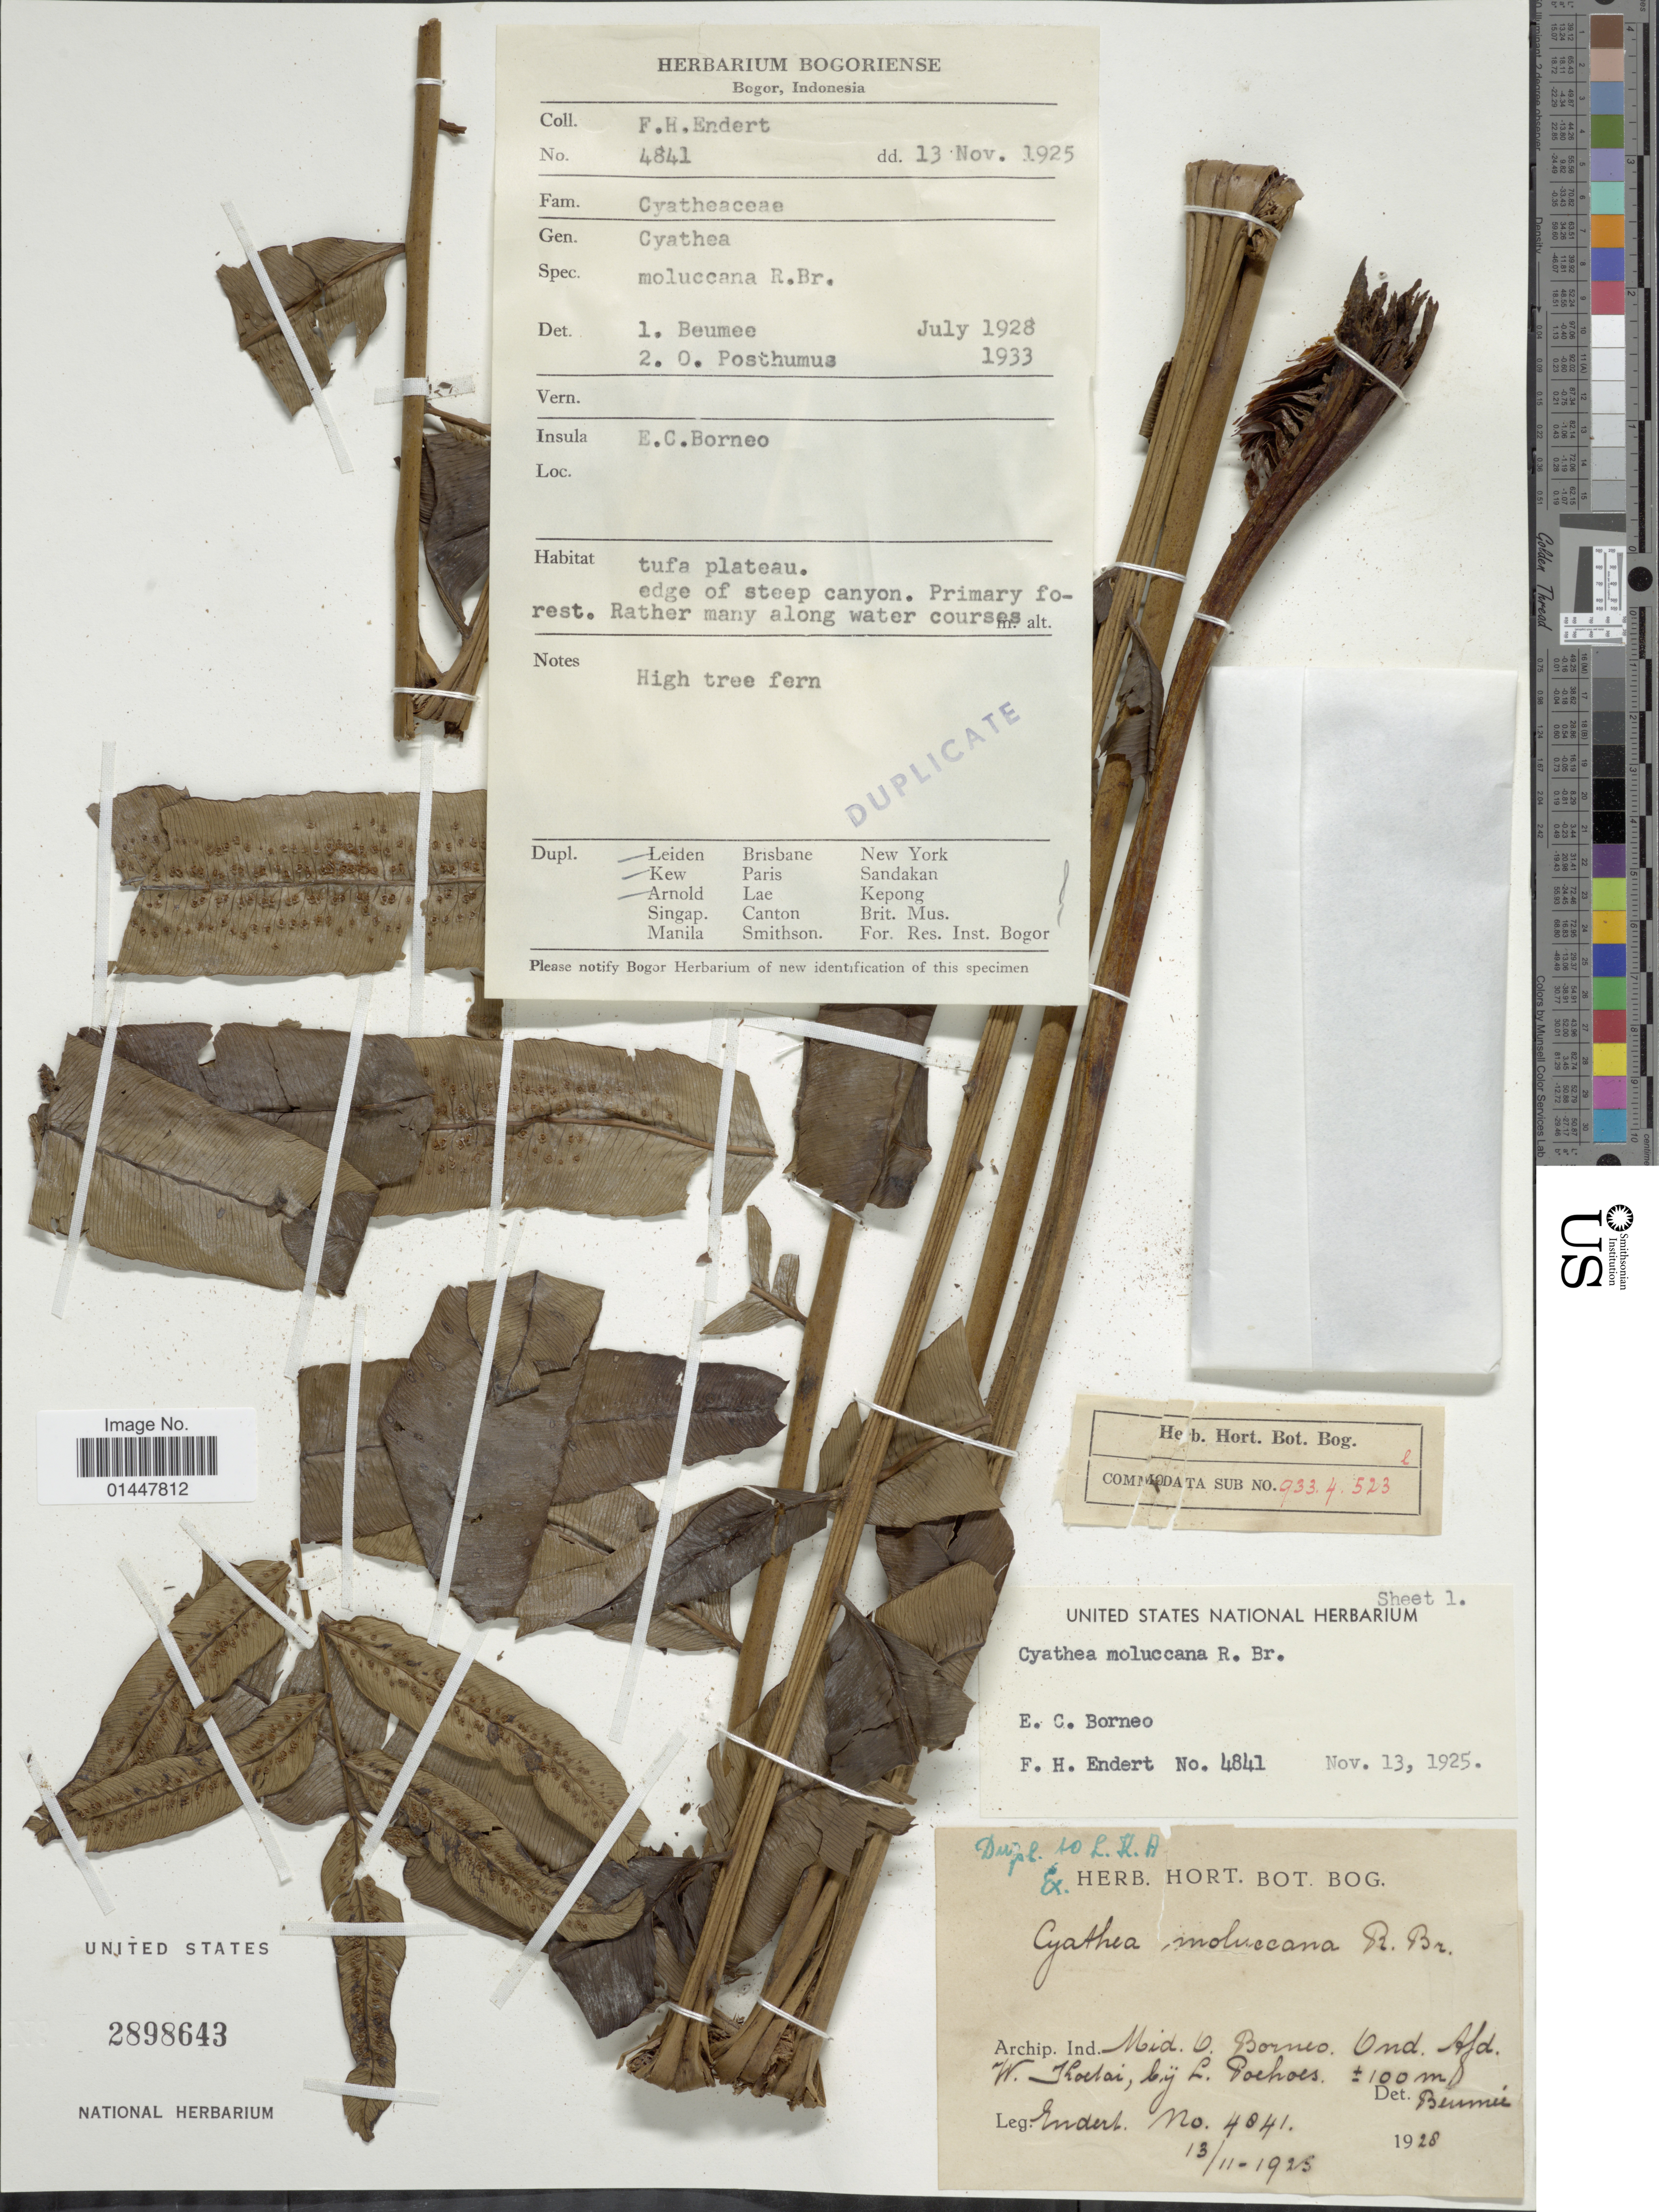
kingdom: Plantae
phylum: Tracheophyta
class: Polypodiopsida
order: Cyatheales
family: Cyatheaceae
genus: Sphaeropteris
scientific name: Sphaeropteris moluccana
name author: (Desv.) R.M. Tryon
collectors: F. Endert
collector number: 4841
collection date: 1925-11-13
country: Brunei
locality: Archip. Ind. Mid. O. Borneo. Ond. Afd. W. Koetai, bij L. Pochoes, E. C. Borneo [interpreted]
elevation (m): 100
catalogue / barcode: US 2898643